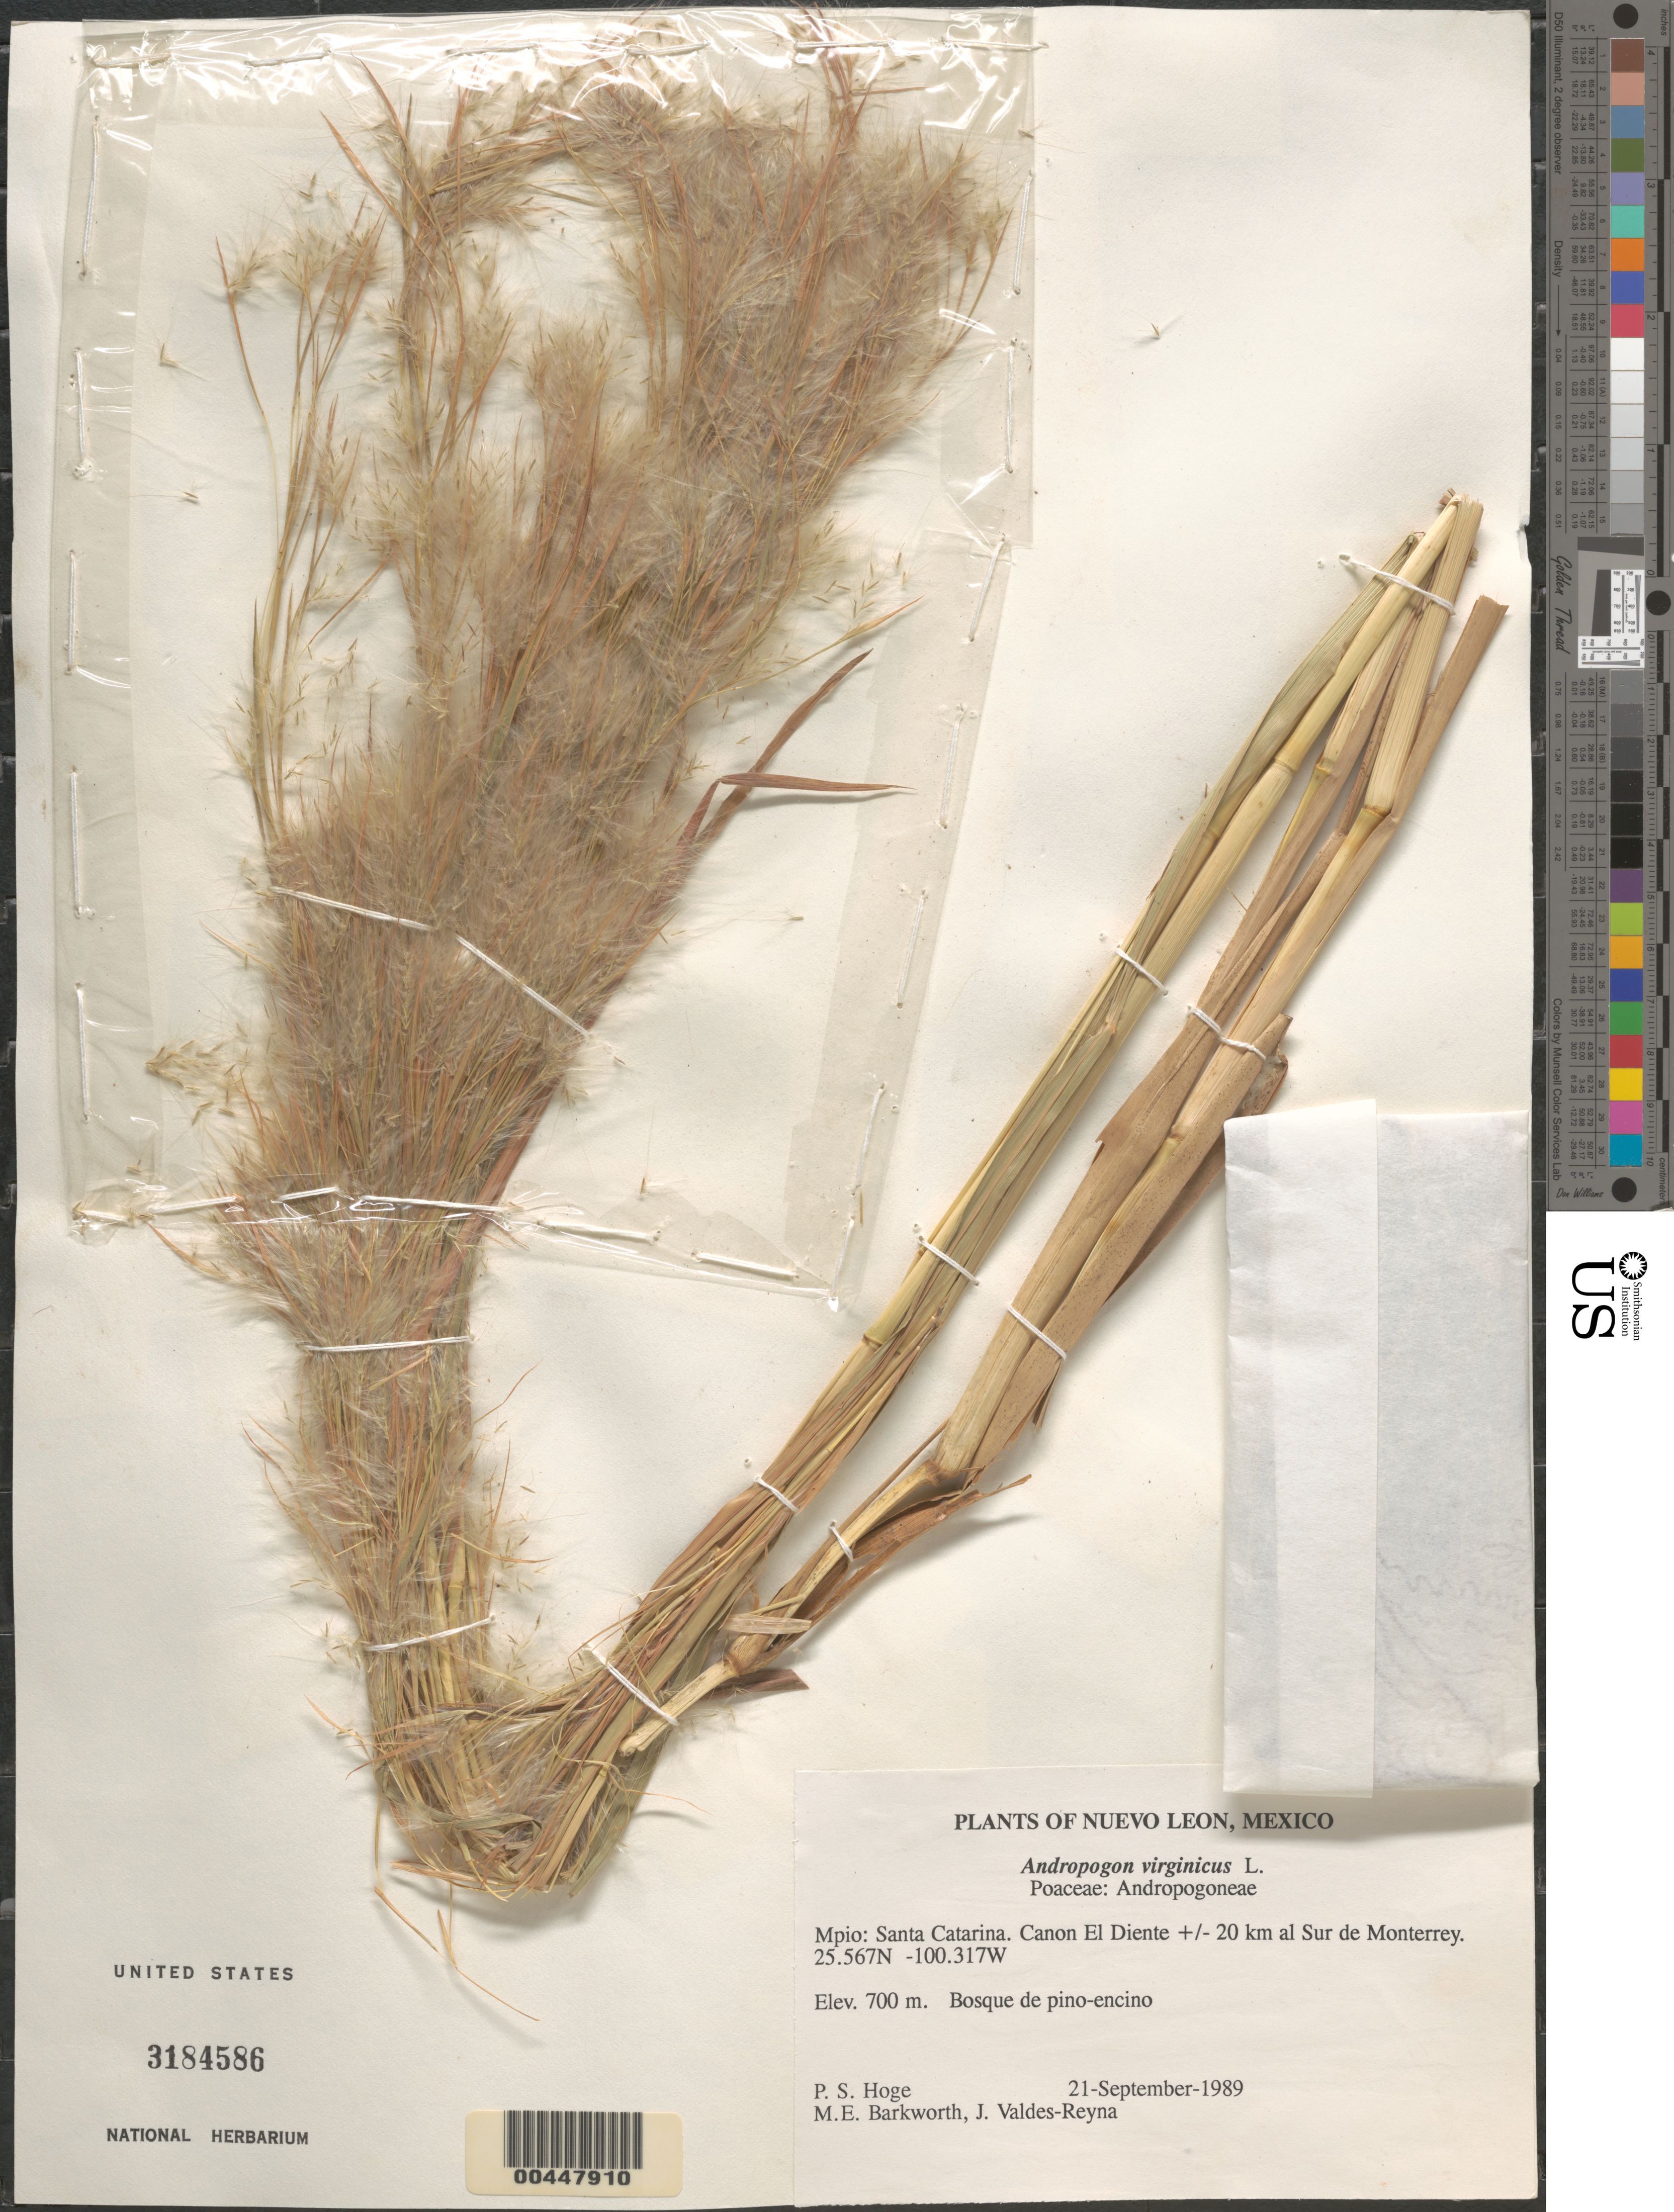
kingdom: Plantae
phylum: Tracheophyta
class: Liliopsida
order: Poales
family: Poaceae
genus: Andropogon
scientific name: Andropogon virginicus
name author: L.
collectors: P. S. Hoge, M. E. Barkworth & J. Valdés-Reyna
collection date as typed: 21 Sep 1989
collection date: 1989-09-21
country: Mexico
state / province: Nuevo León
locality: Santa Catarina Mun., Canon El Diente +/- 20 km al Sur Monterrey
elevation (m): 700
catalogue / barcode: US 3184586